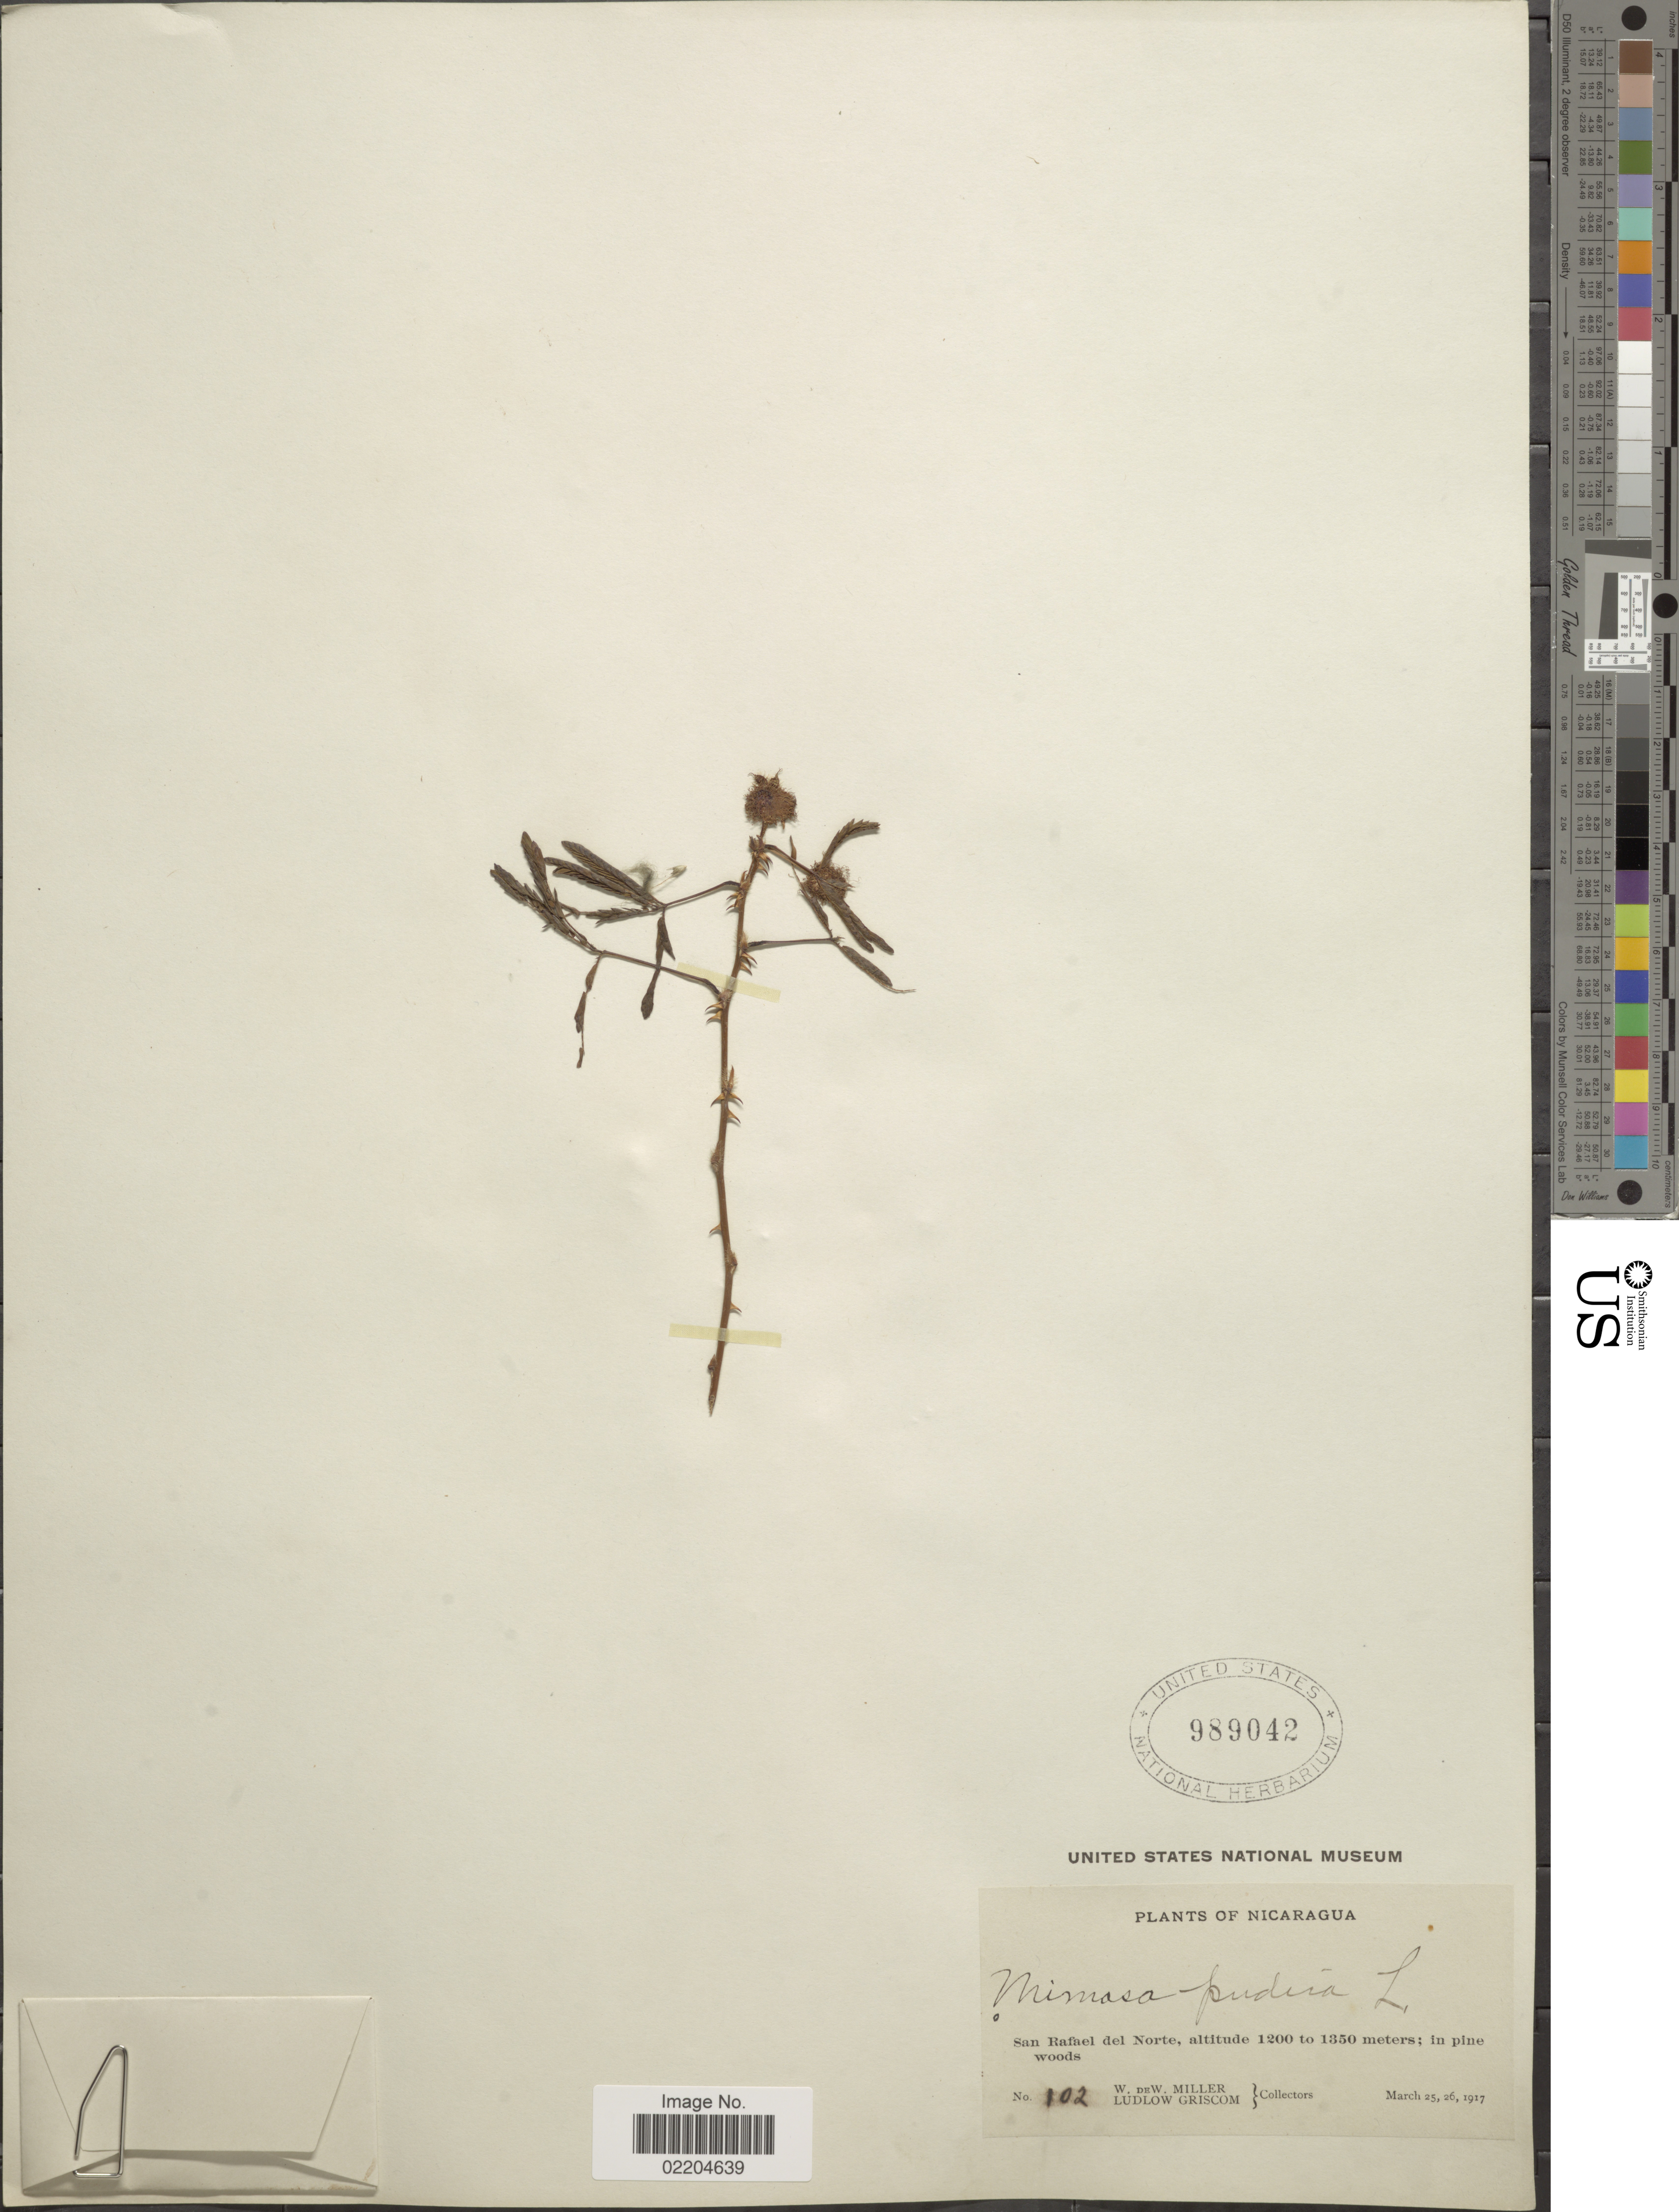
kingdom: Plantae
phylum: Tracheophyta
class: Magnoliopsida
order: Fabales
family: Fabaceae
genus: Mimosa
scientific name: Mimosa pudica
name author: L.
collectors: W. W. Miller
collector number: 102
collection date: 1917-03-25/1917-03-26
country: Nicaragua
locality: San Rafael del Norte.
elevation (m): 1200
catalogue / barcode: US 989042